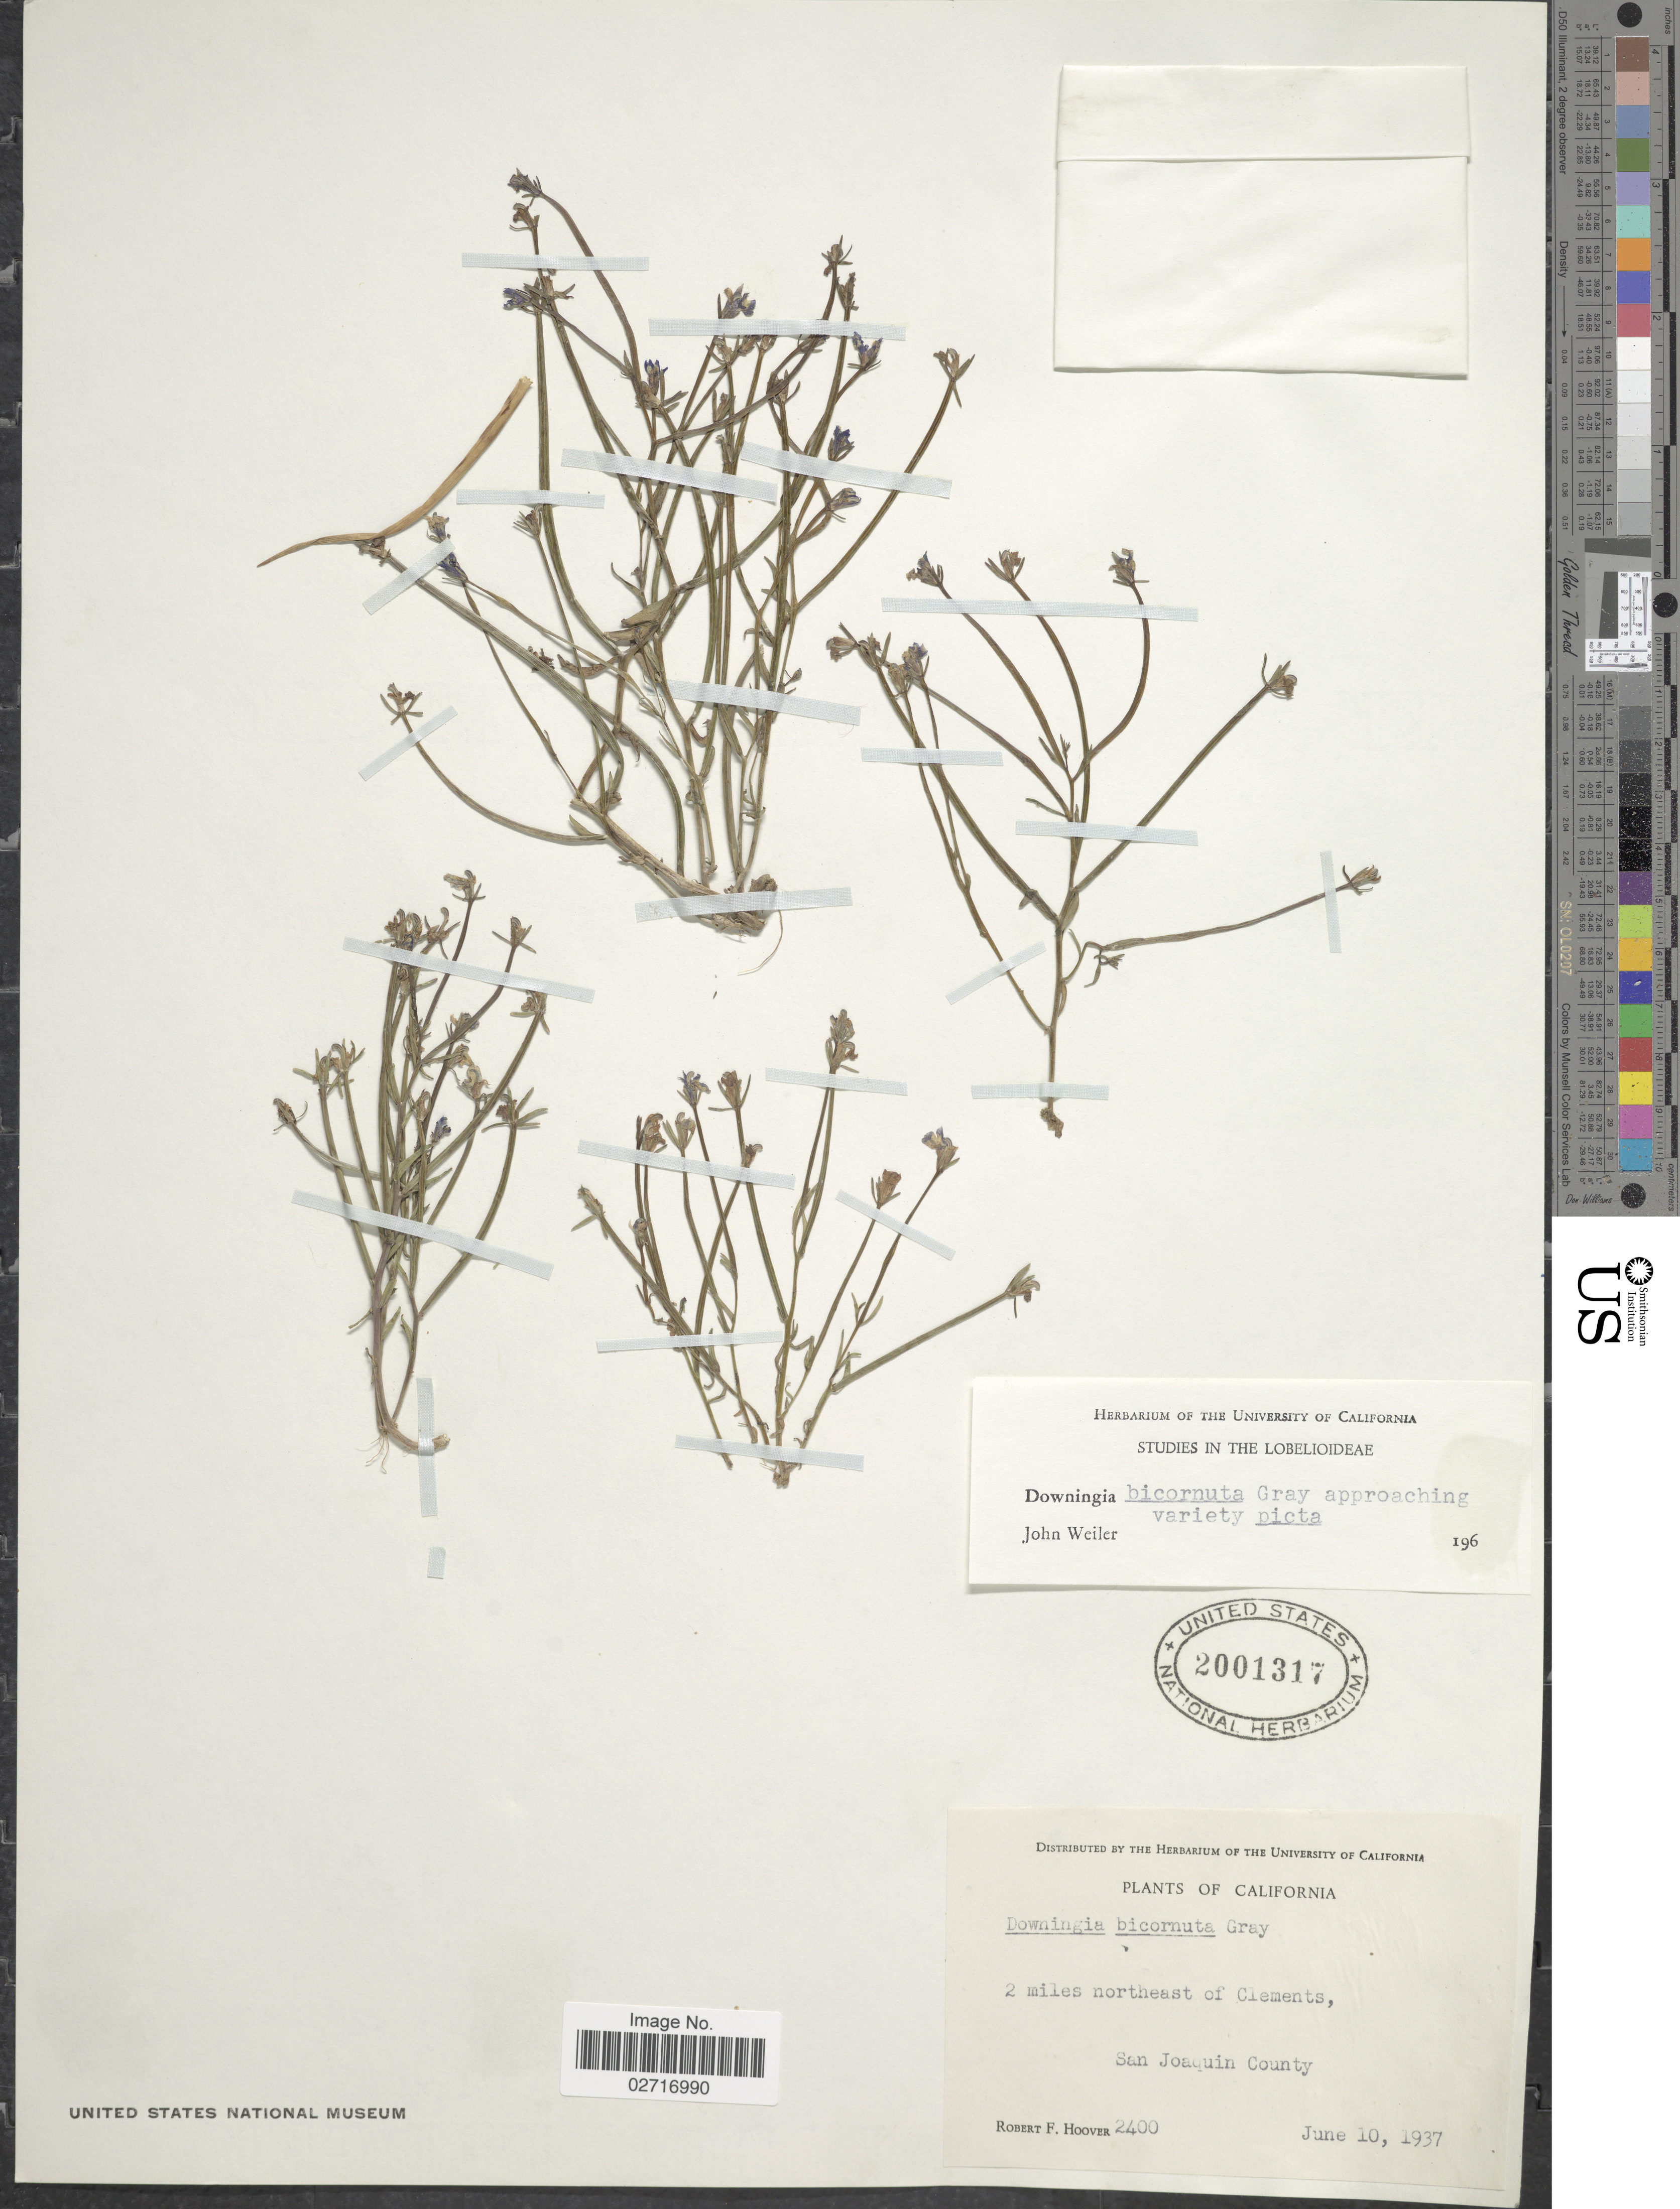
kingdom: Plantae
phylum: Tracheophyta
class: Magnoliopsida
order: Asterales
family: Campanulaceae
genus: Downingia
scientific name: Downingia bicornuta var. picta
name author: Hoover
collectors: R. F. Hoover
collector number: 2400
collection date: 1937-06-10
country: United States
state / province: California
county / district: San Joaquin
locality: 2 miles northeast of Clements, San Joaquin County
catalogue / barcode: US 2001317